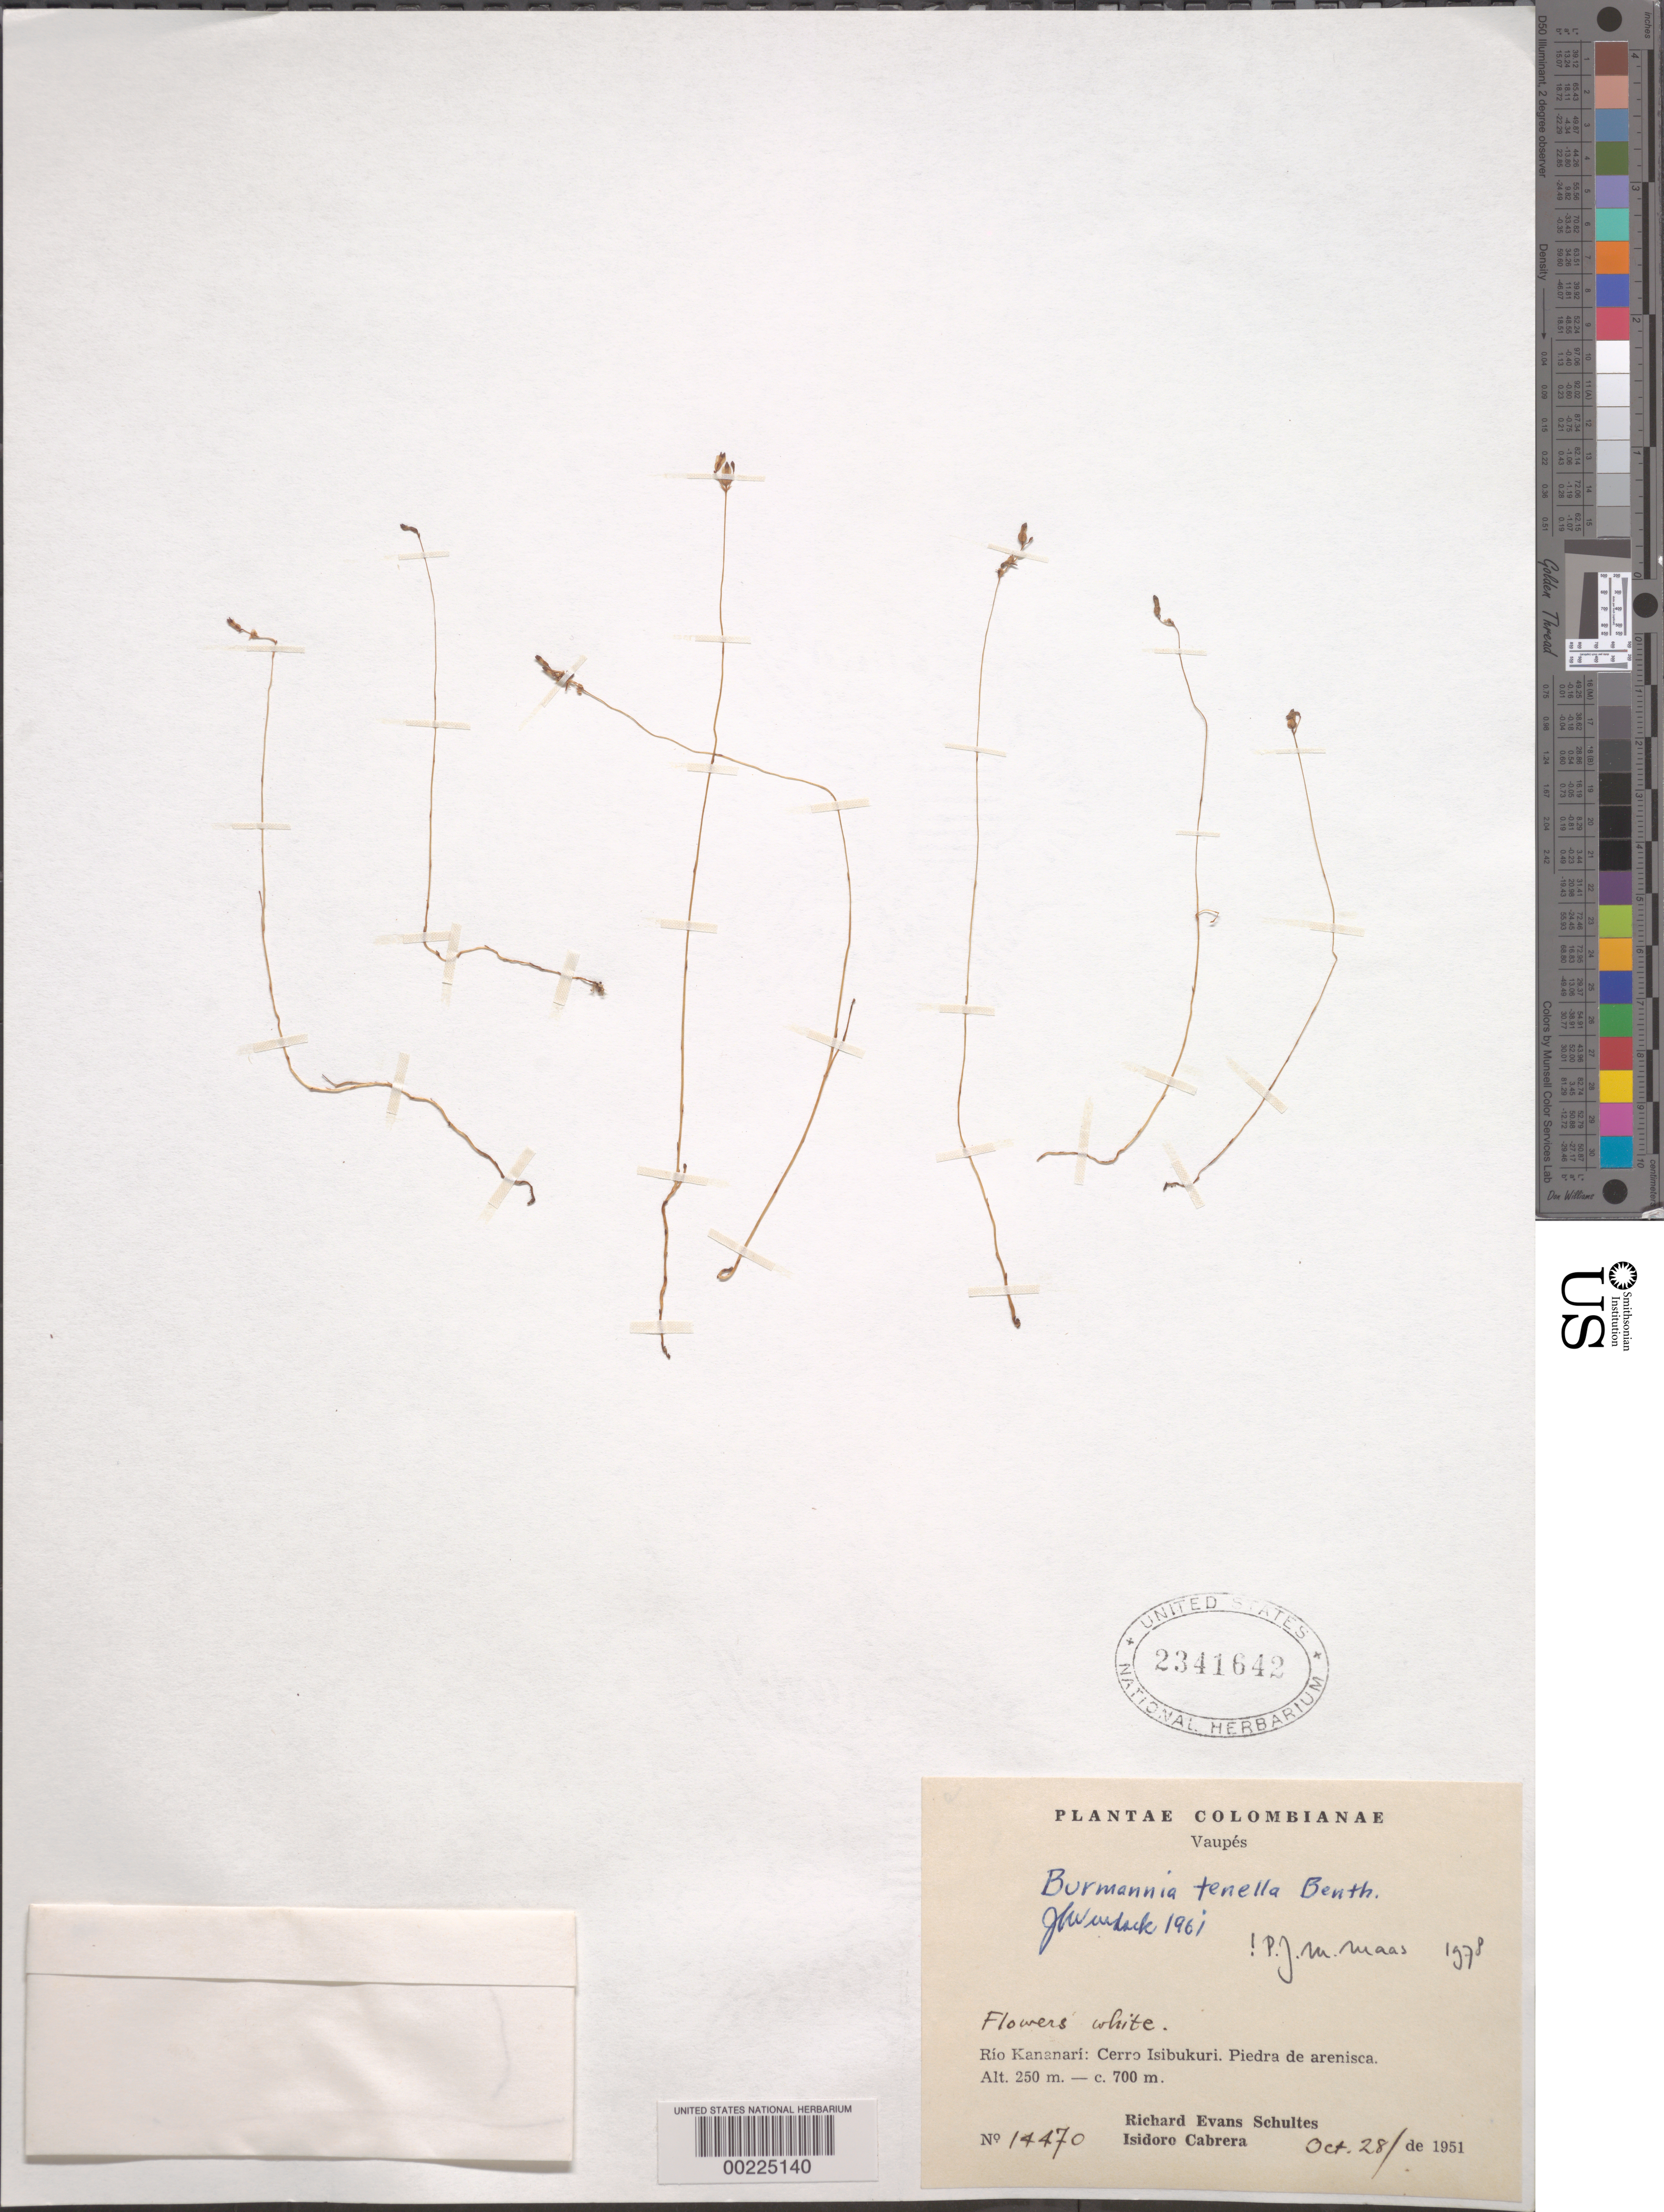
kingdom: Plantae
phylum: Tracheophyta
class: Liliopsida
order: Dioscoreales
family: Burmanniaceae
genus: Burmannia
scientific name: Burmannia tenella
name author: Benth.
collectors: R. E. Schultes & I. Cabrera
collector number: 14470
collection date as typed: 28 Oct 1951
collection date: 1951-10-28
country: Colombia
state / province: Vaupés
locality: Rio Kananari: Cerro Isibukuri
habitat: Sand and gravel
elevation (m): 250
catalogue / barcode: US 2341642